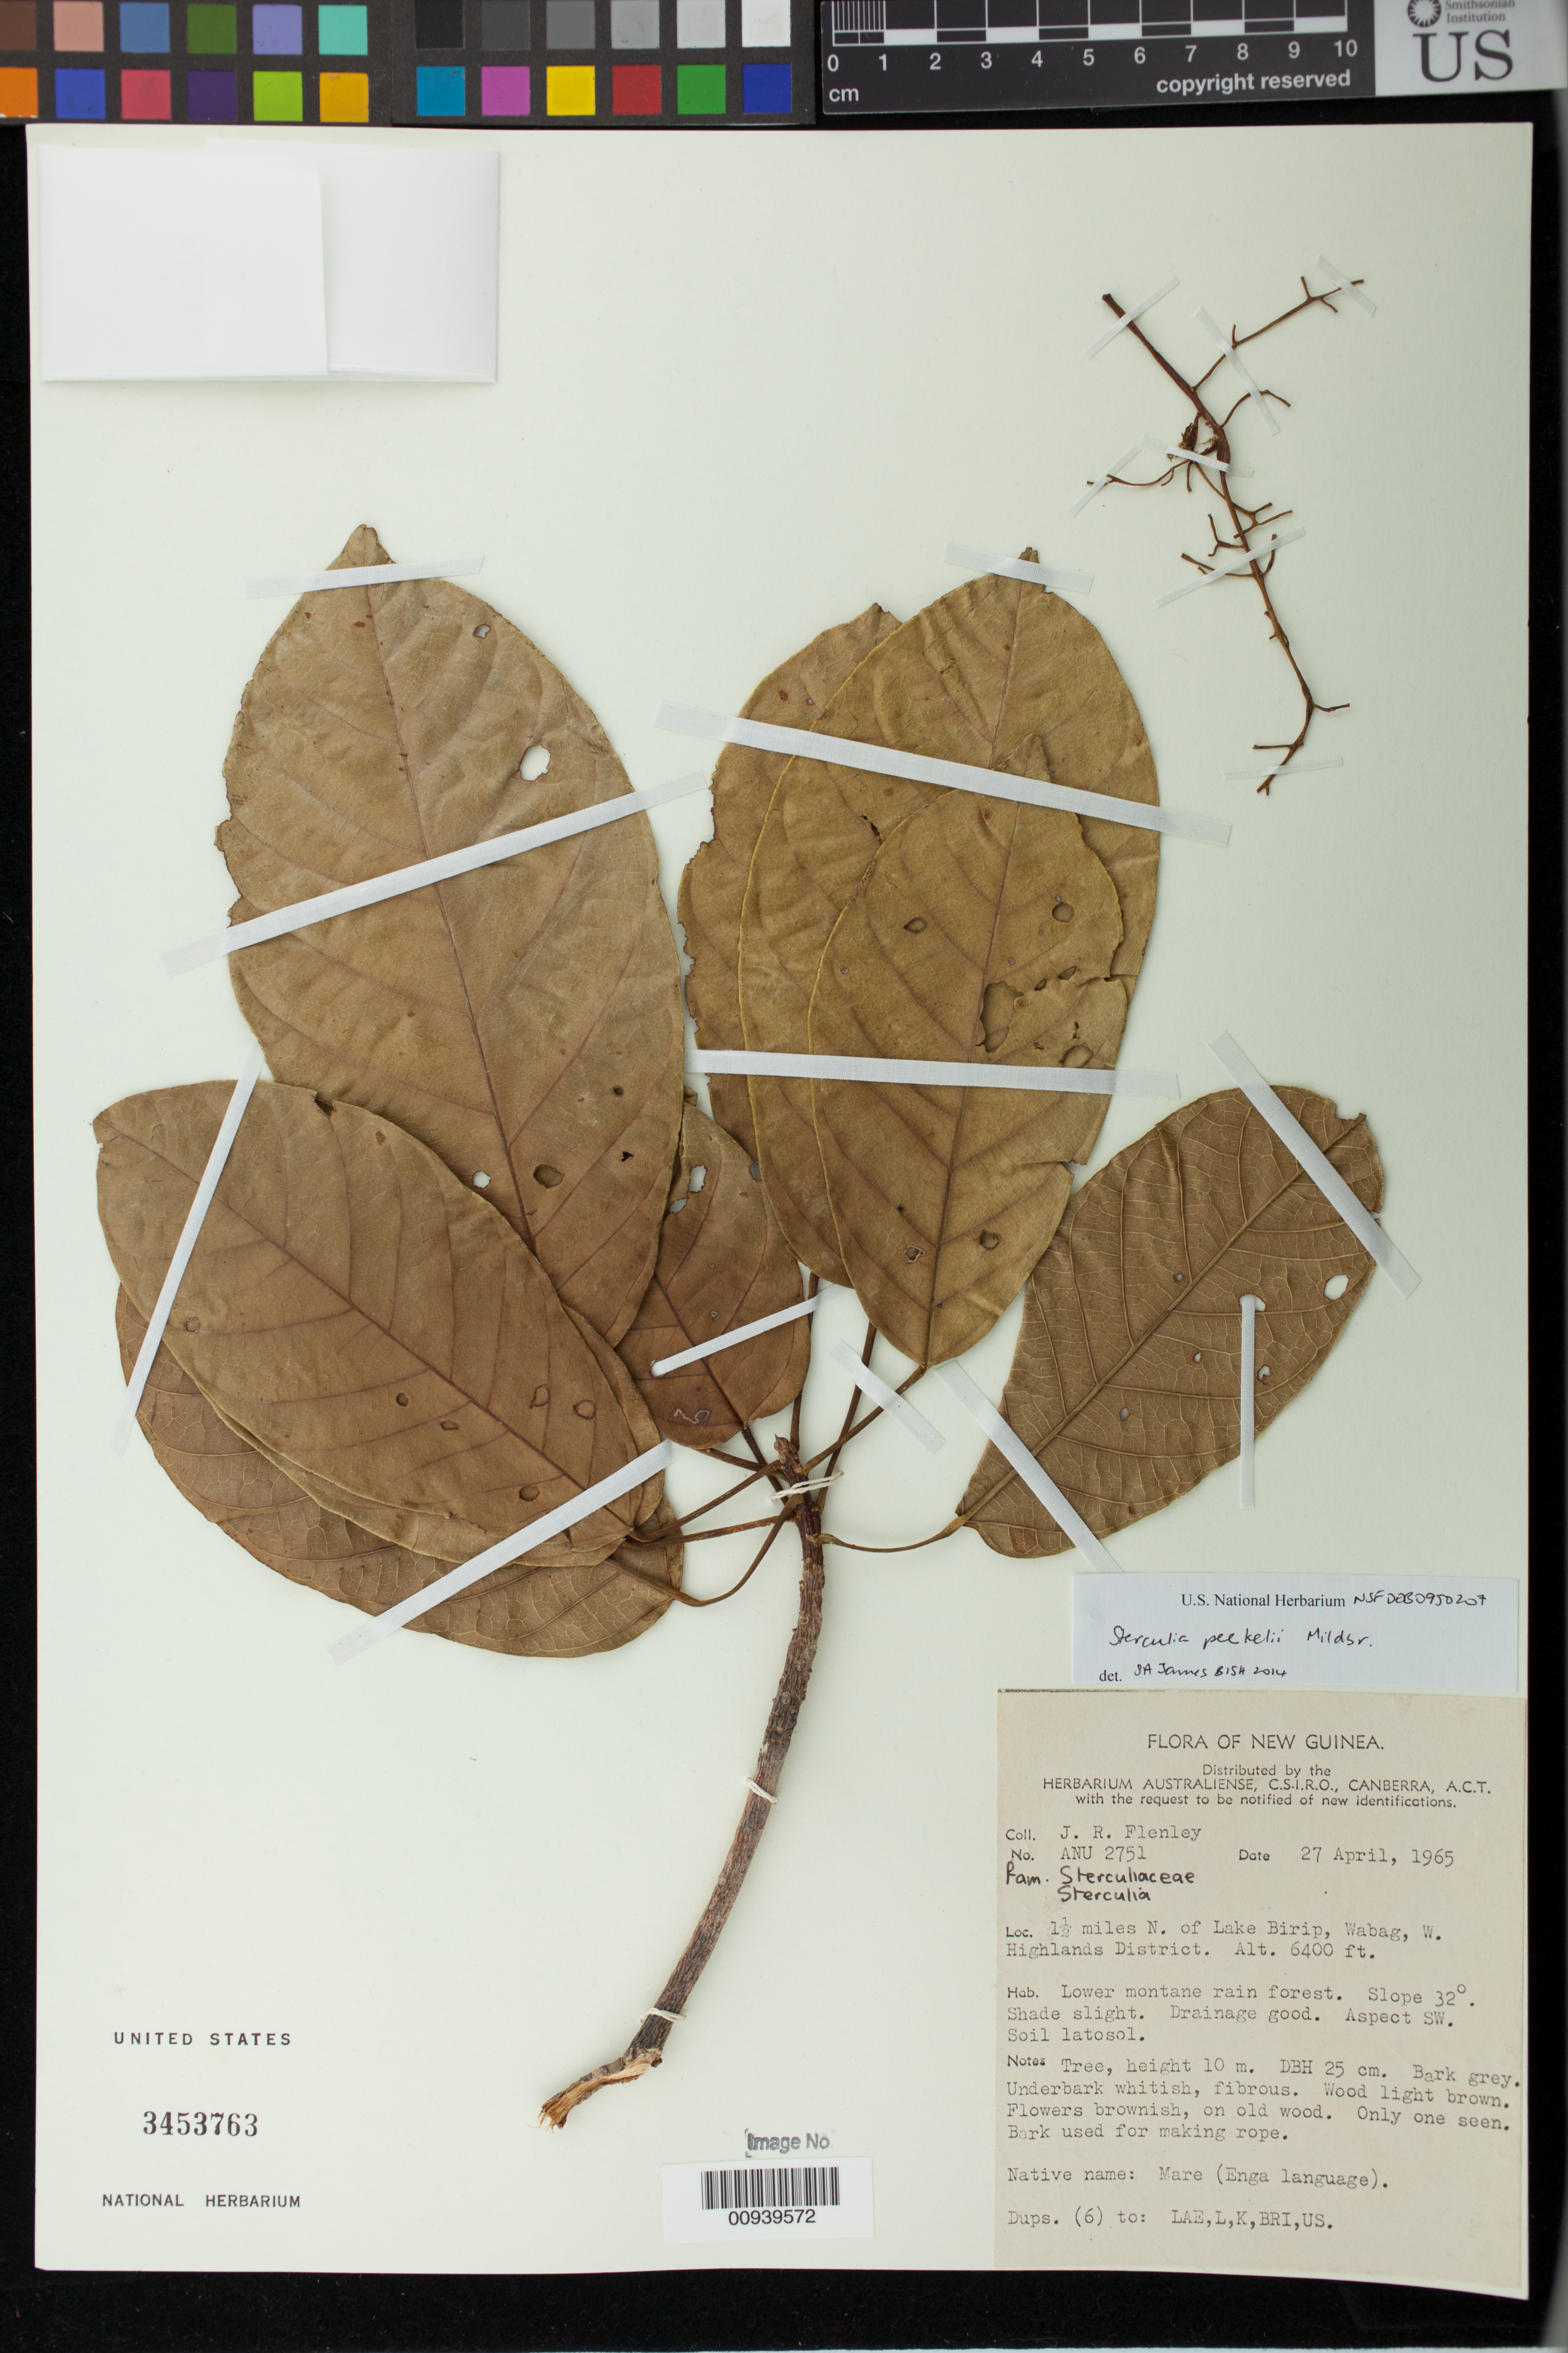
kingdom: Plantae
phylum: Tracheophyta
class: Magnoliopsida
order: Malvales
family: Malvaceae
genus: Sterculia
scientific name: Sterculia peekelii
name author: Mildbr.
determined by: James, S. A.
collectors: J. Flenley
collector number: ANU 2751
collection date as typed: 27 Apr 1965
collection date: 1965-04-27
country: Papua New Guinea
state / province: Enga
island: New Guinea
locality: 1.5 miles N. of Lake Birip, Wabag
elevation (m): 1951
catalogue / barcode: US 3453763